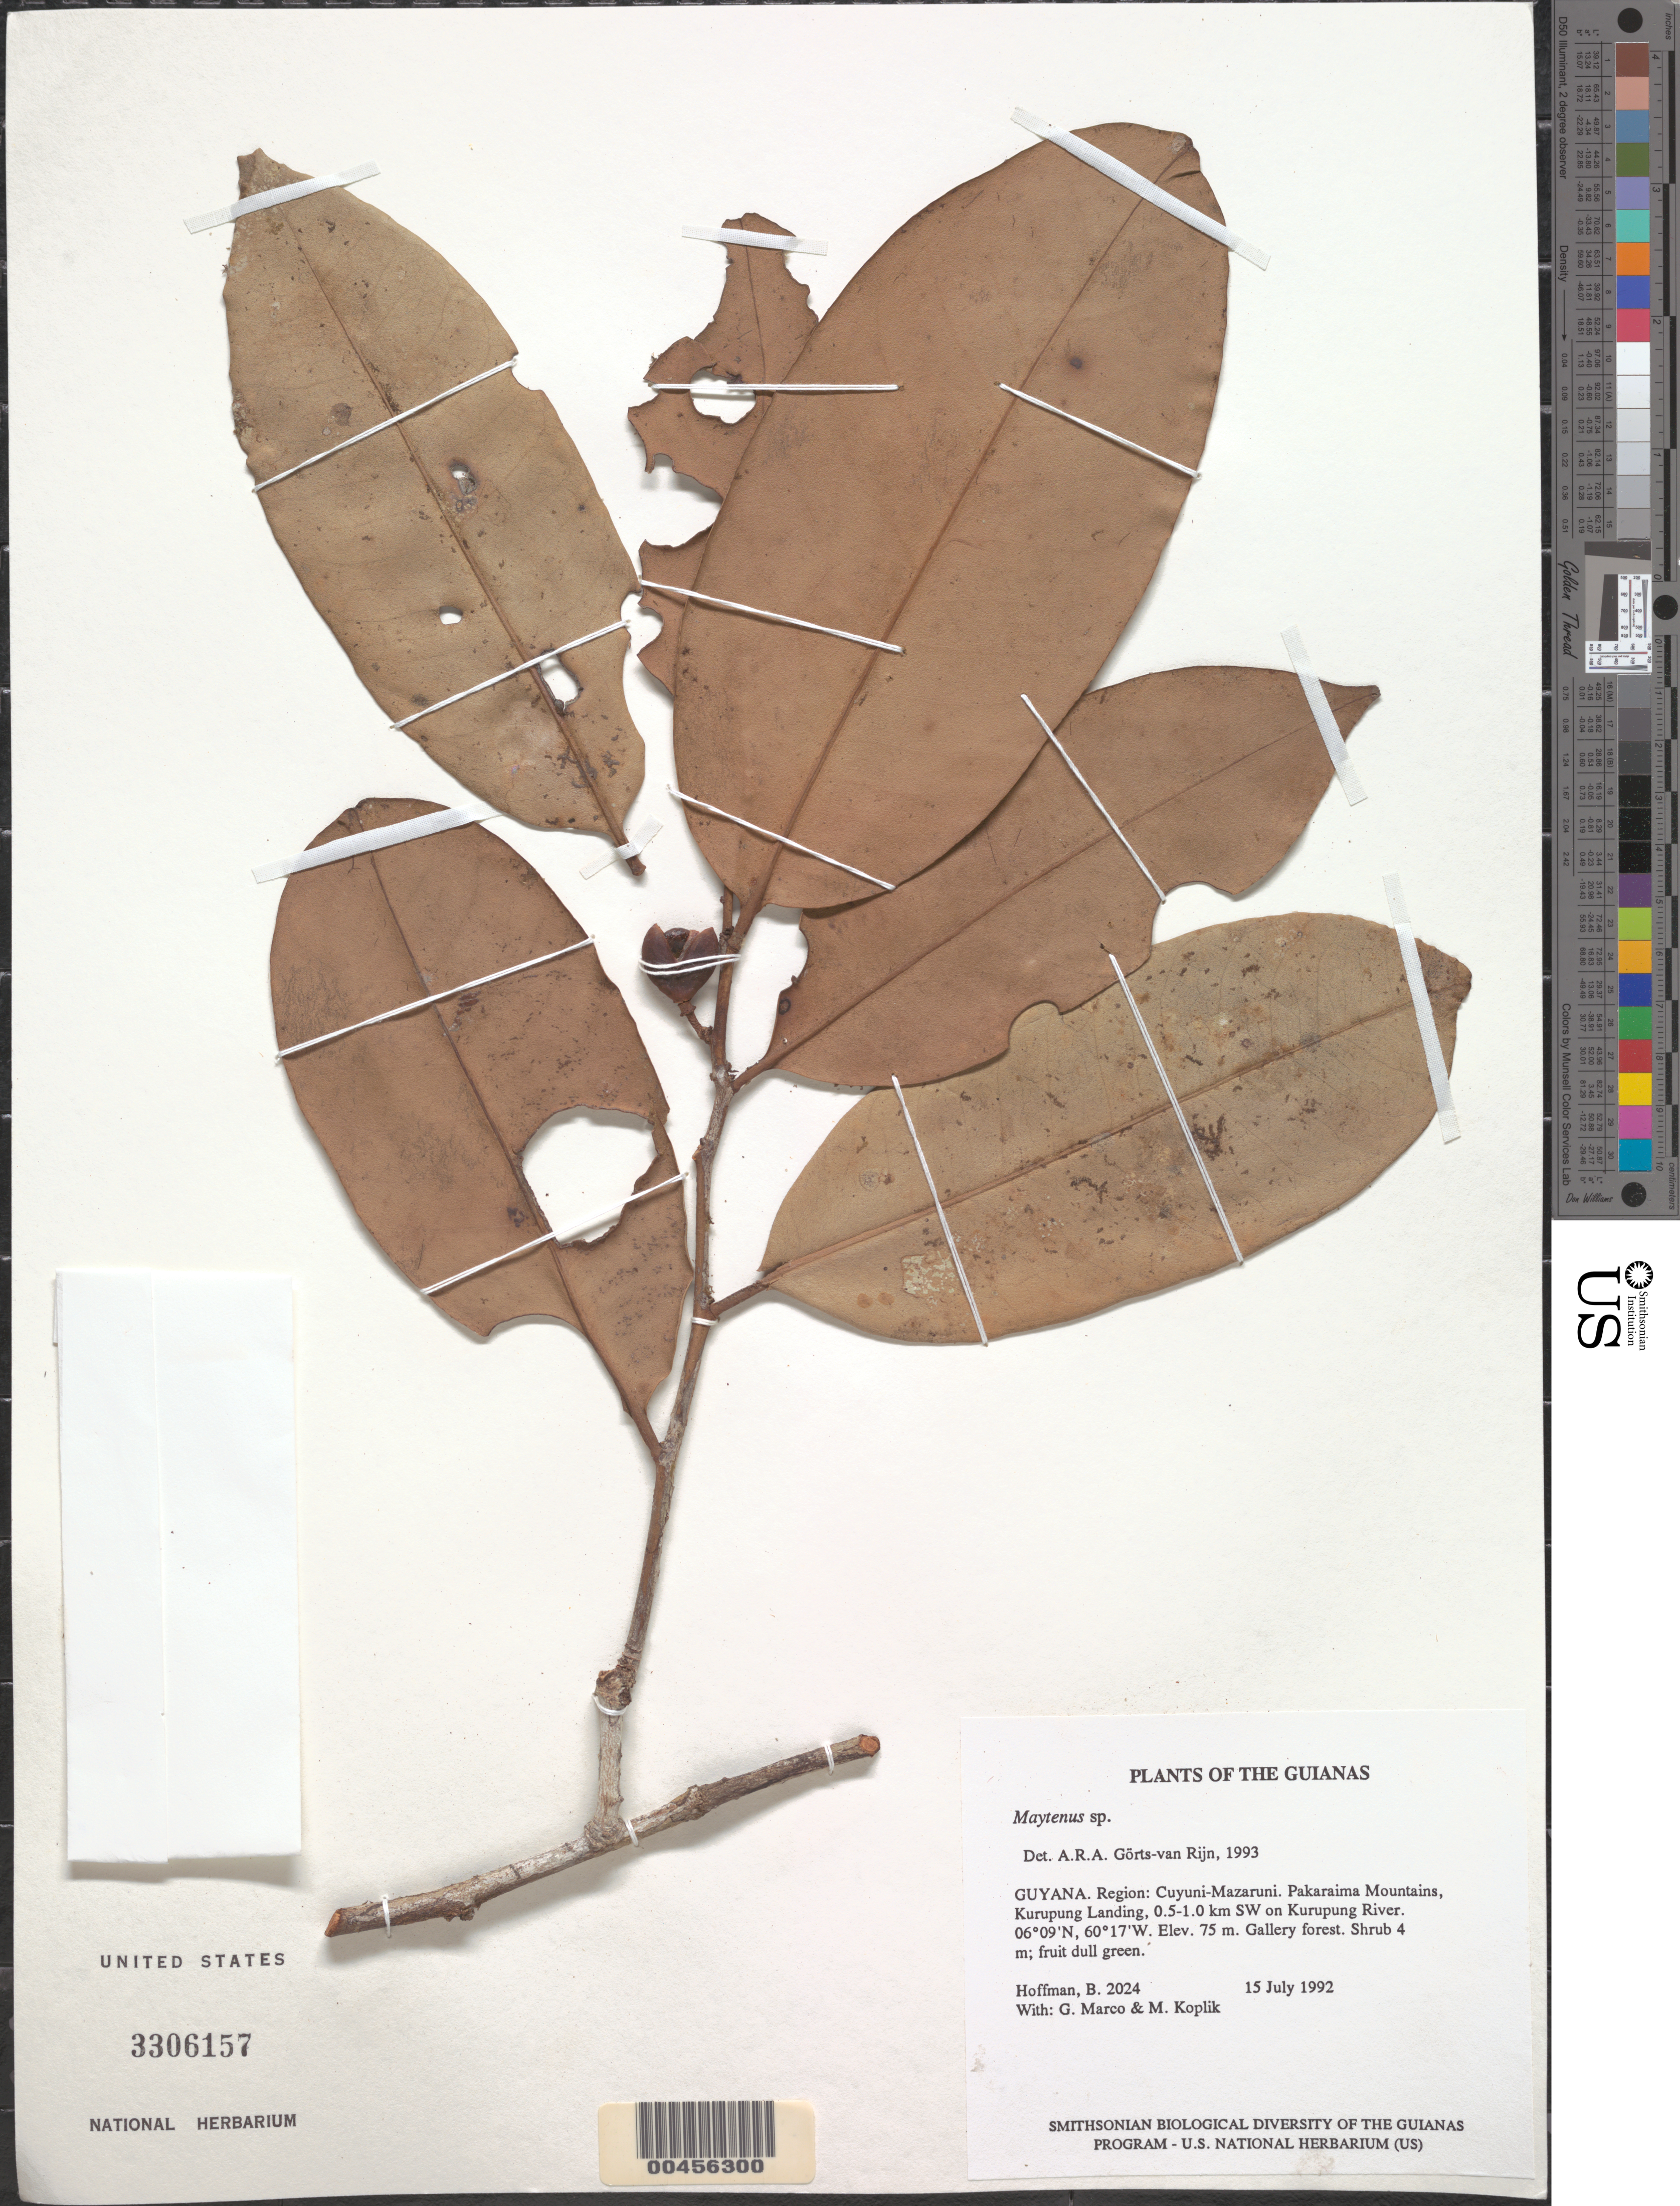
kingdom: Plantae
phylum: Tracheophyta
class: Magnoliopsida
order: Celastrales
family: Celastraceae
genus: Maytenus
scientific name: Maytenus sp.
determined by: Görts-van Rijn, A. R. A.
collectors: B. Hoffman, G. Marco & M. Koplik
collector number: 2024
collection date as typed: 15 July 1992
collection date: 1992-07-15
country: Guyana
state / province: Cuyuni-Mazaruni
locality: Pakaraima Mountains, Kurupung Landing, 0.5-1.0 km SW on Kurupung River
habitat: Gallery forest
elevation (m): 75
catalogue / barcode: US 3306157